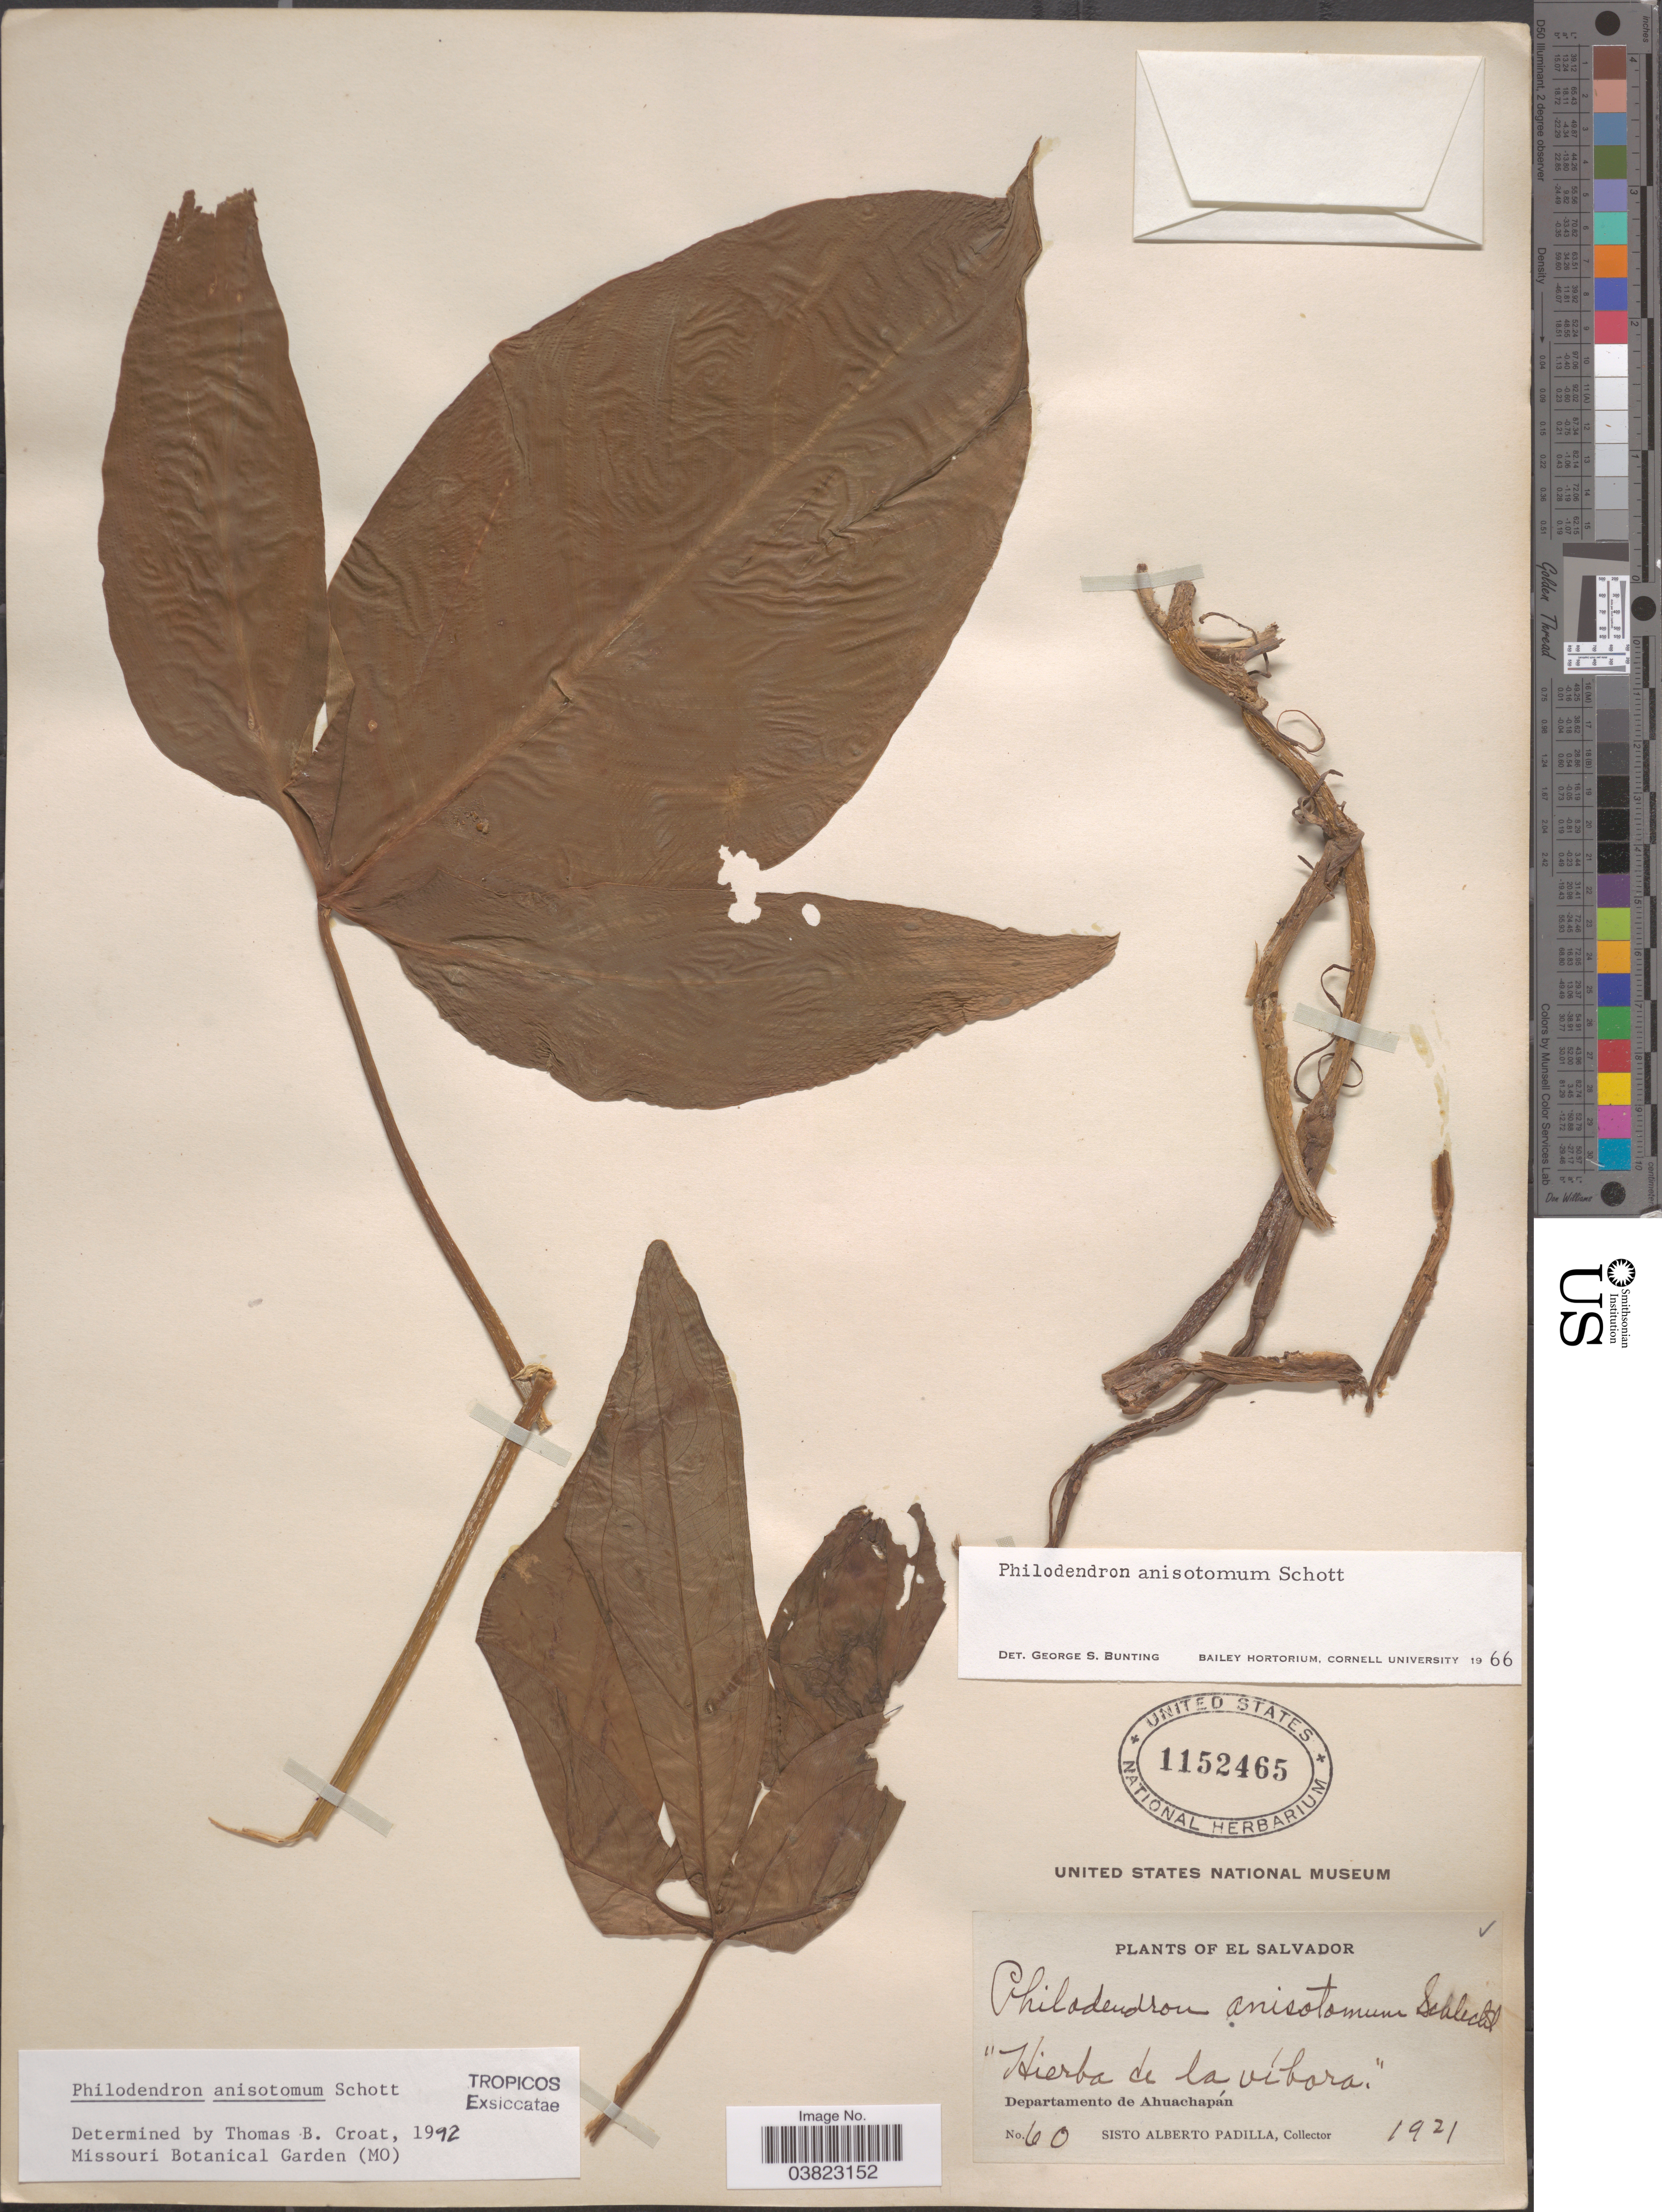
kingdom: Plantae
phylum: Tracheophyta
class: Liliopsida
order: Alismatales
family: Araceae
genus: Philodendron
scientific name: Philodendron anisotomum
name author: Schott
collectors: S. A. Padilla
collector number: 60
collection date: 1921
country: El Salvador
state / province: Ahuachapan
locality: Departamento de Ahuachapán.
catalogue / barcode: US 1152465